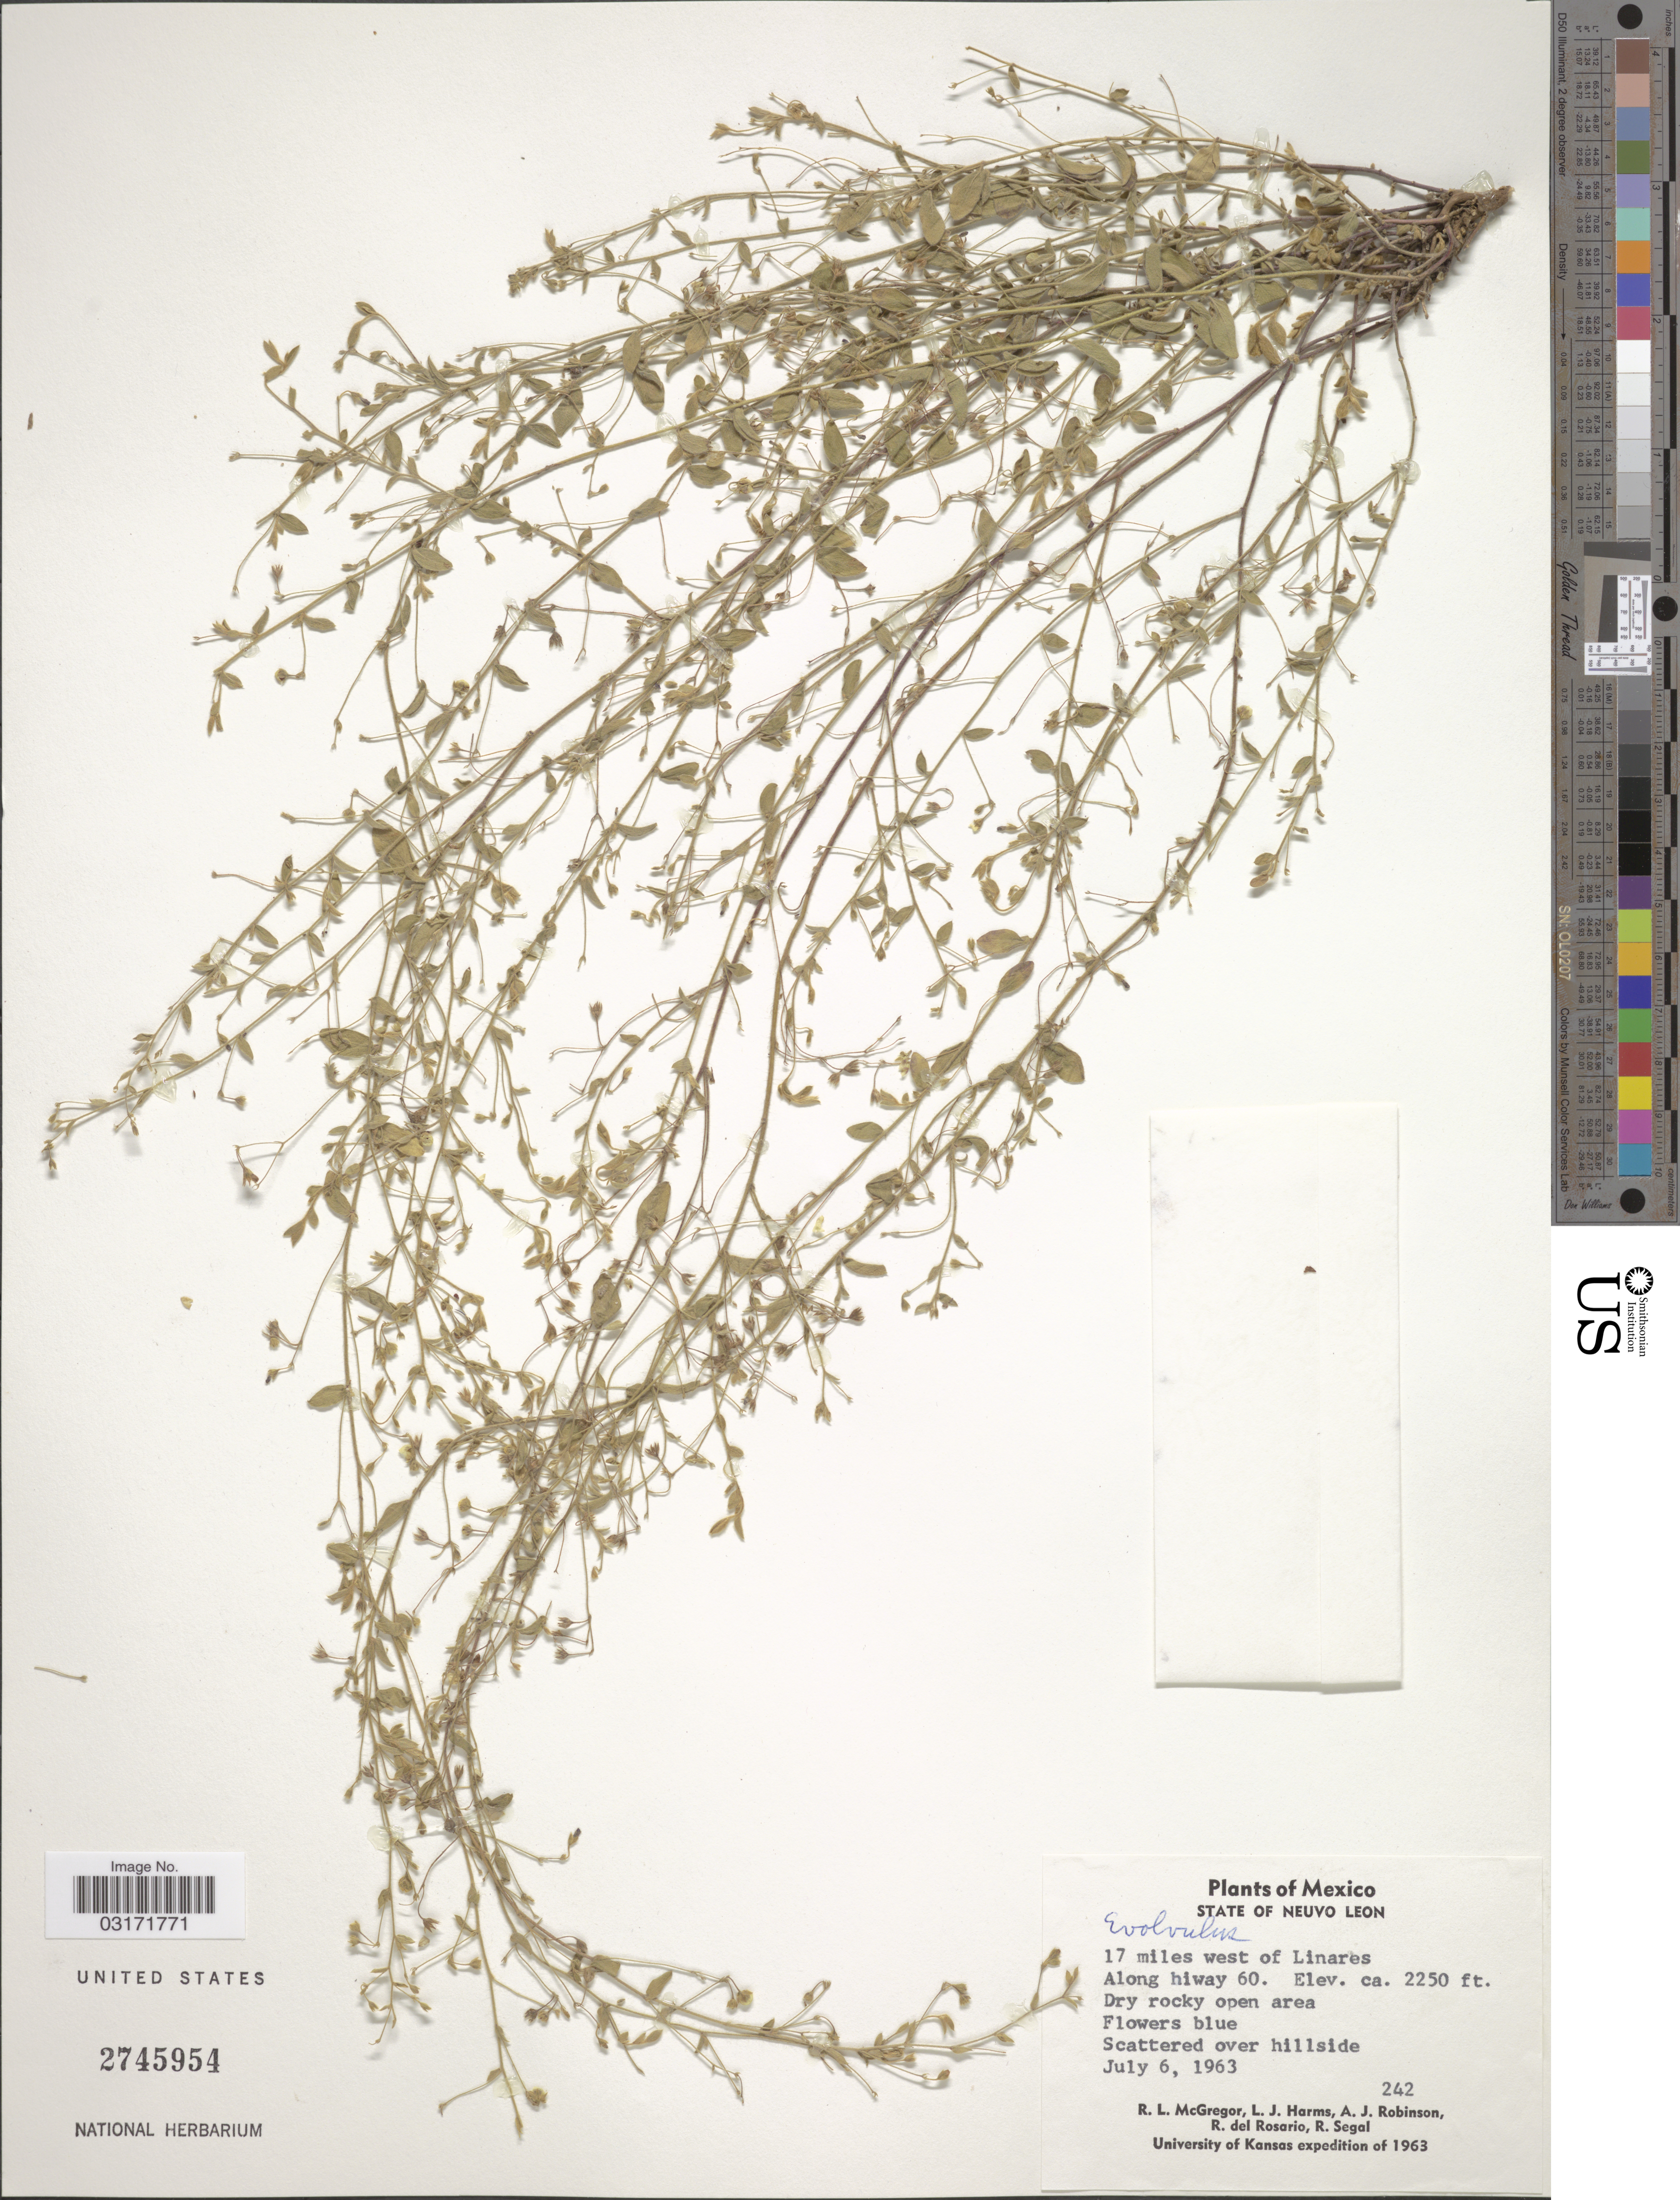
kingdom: Plantae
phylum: Tracheophyta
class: Magnoliopsida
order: Solanales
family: Convolvulaceae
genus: Evolvulus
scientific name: Evolvulus alsinoides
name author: (L.) L.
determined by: Wendt, Thomas L.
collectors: R. McGregor, L. Harms, A. J. Robinson, R. del Rosario & R. Segal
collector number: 242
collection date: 1963-07-06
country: Mexico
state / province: Nuevo León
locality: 17 miles west of Linares, Along hiway 60.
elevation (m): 686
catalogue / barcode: US 2745954